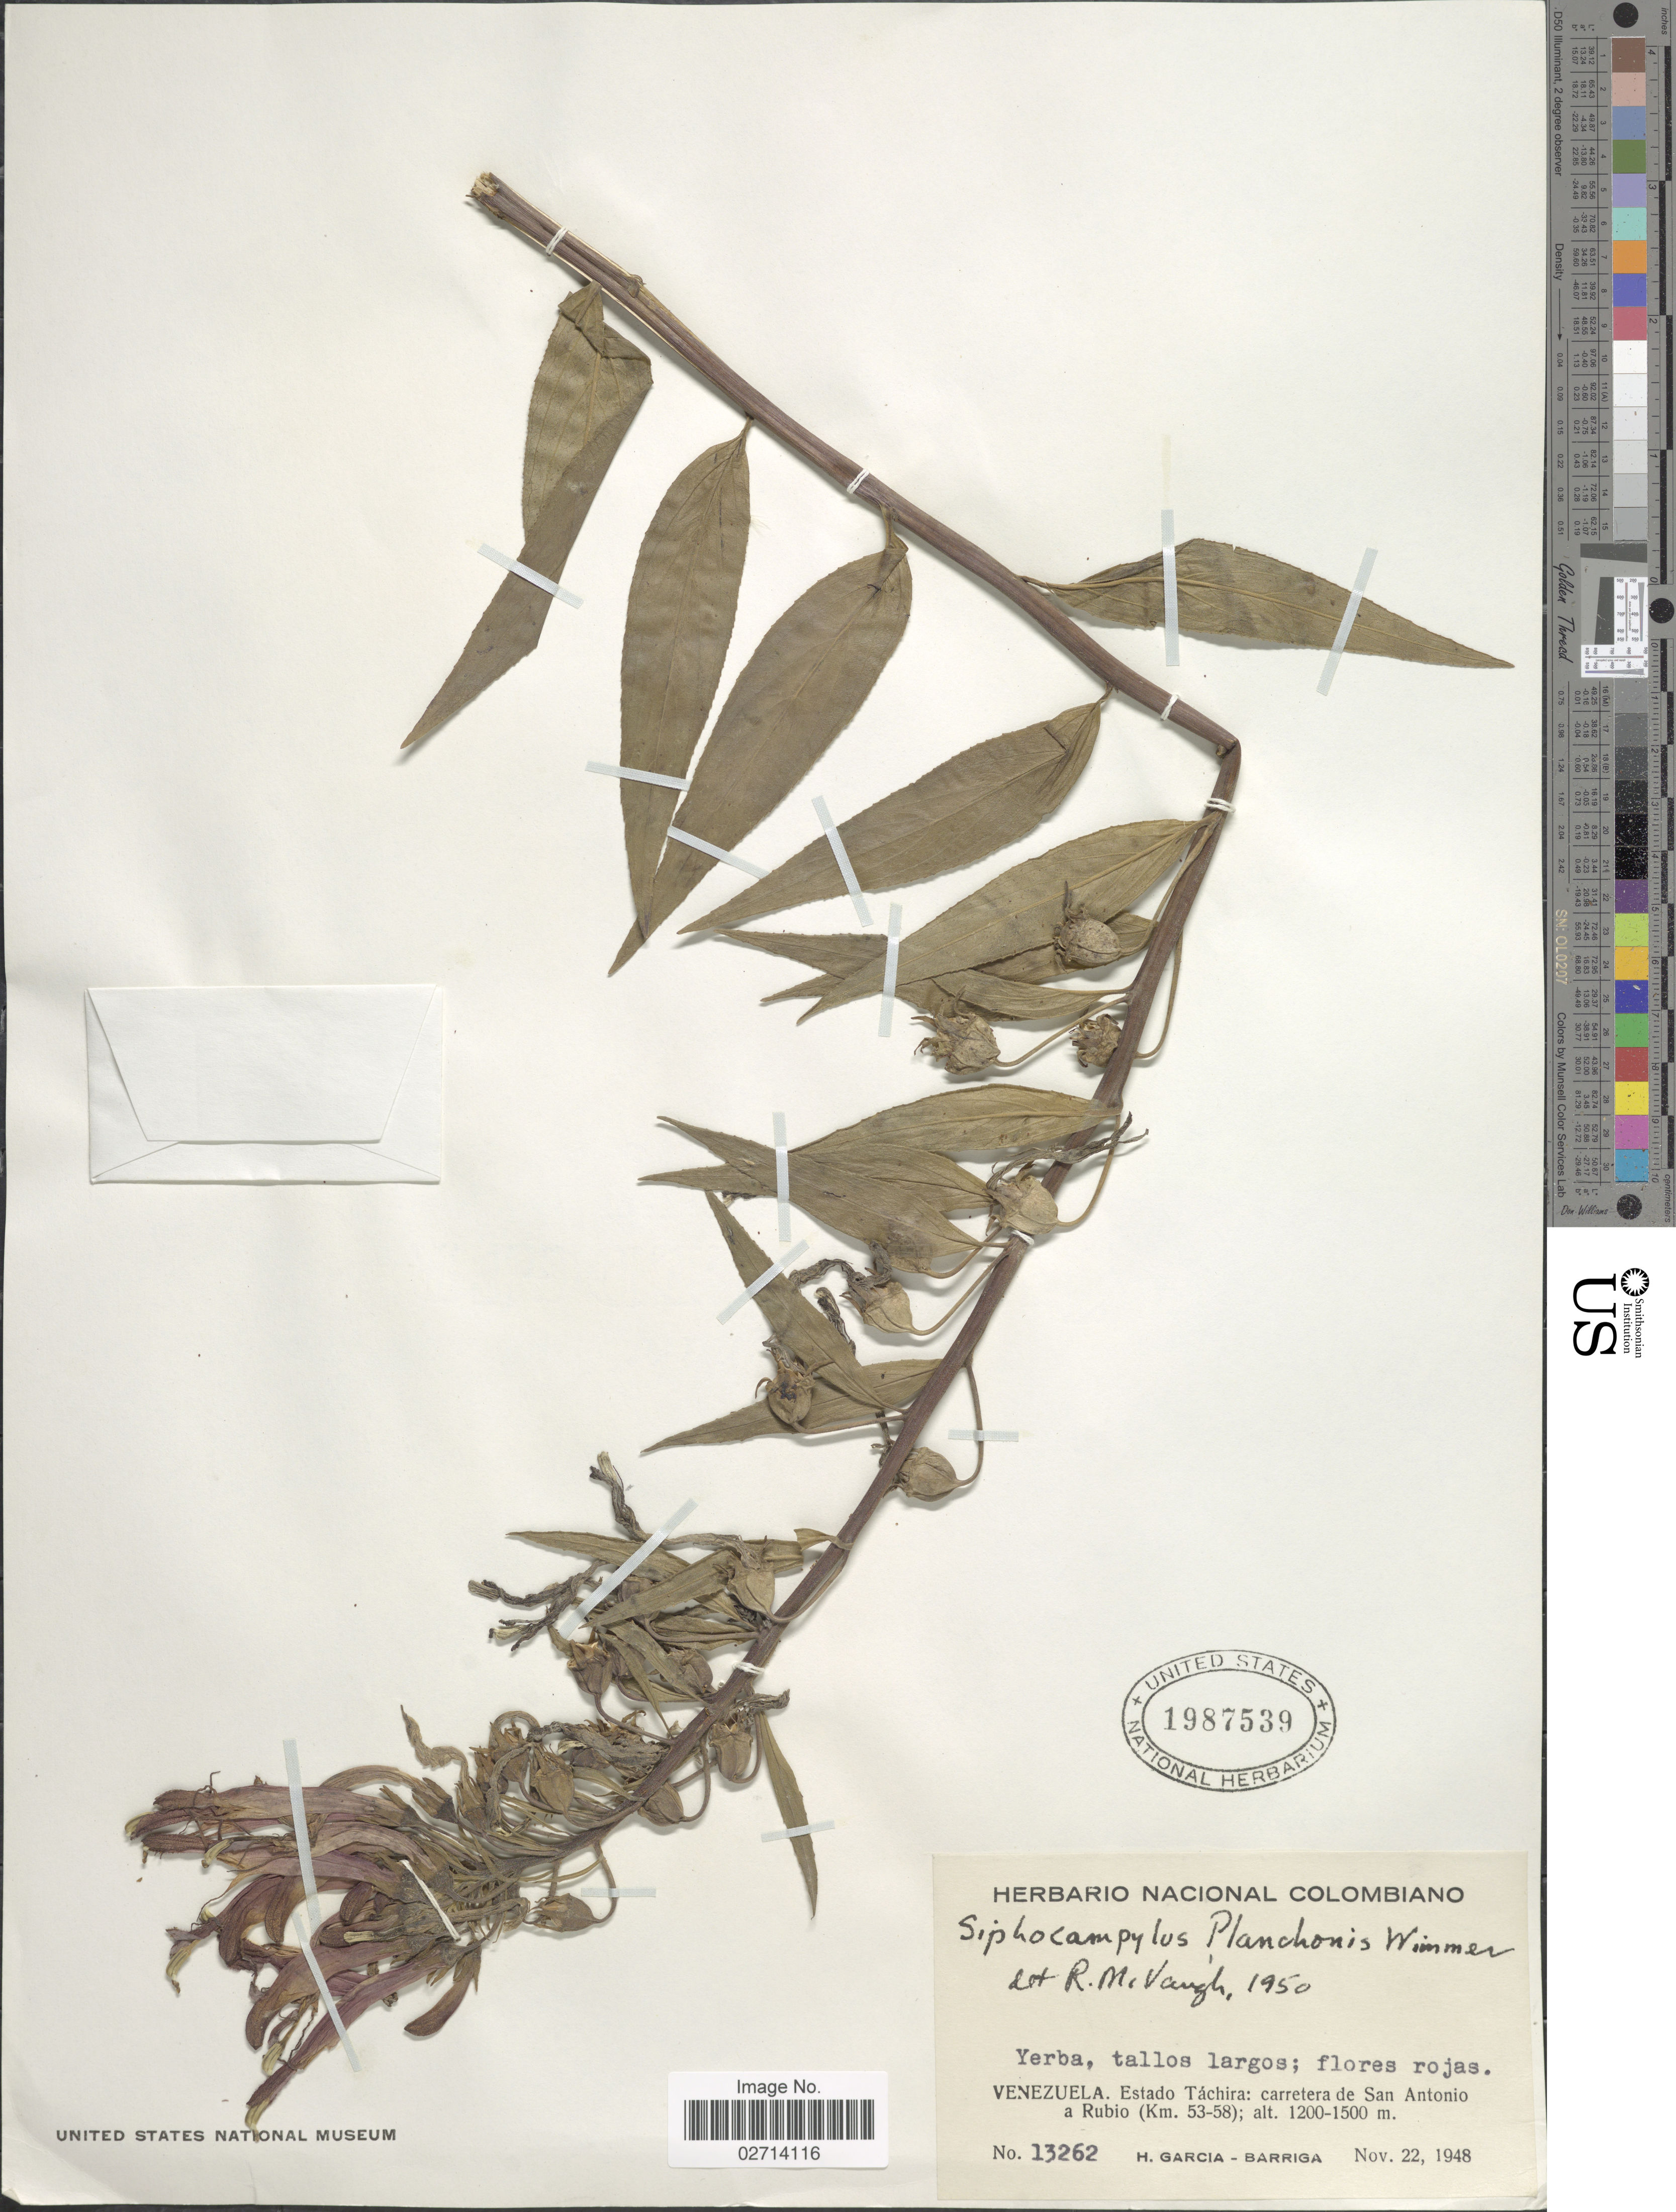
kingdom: Plantae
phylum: Tracheophyta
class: Magnoliopsida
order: Asterales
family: Campanulaceae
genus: Siphocampylus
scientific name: Siphocampylus planchonis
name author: E. Wimm.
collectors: H. García Barriga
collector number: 13262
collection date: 1948-11-22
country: Venezuela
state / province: Tachira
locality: Carretera de San Antonio a Rubio (Km. 53-58).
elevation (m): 1200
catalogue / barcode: US 1987539